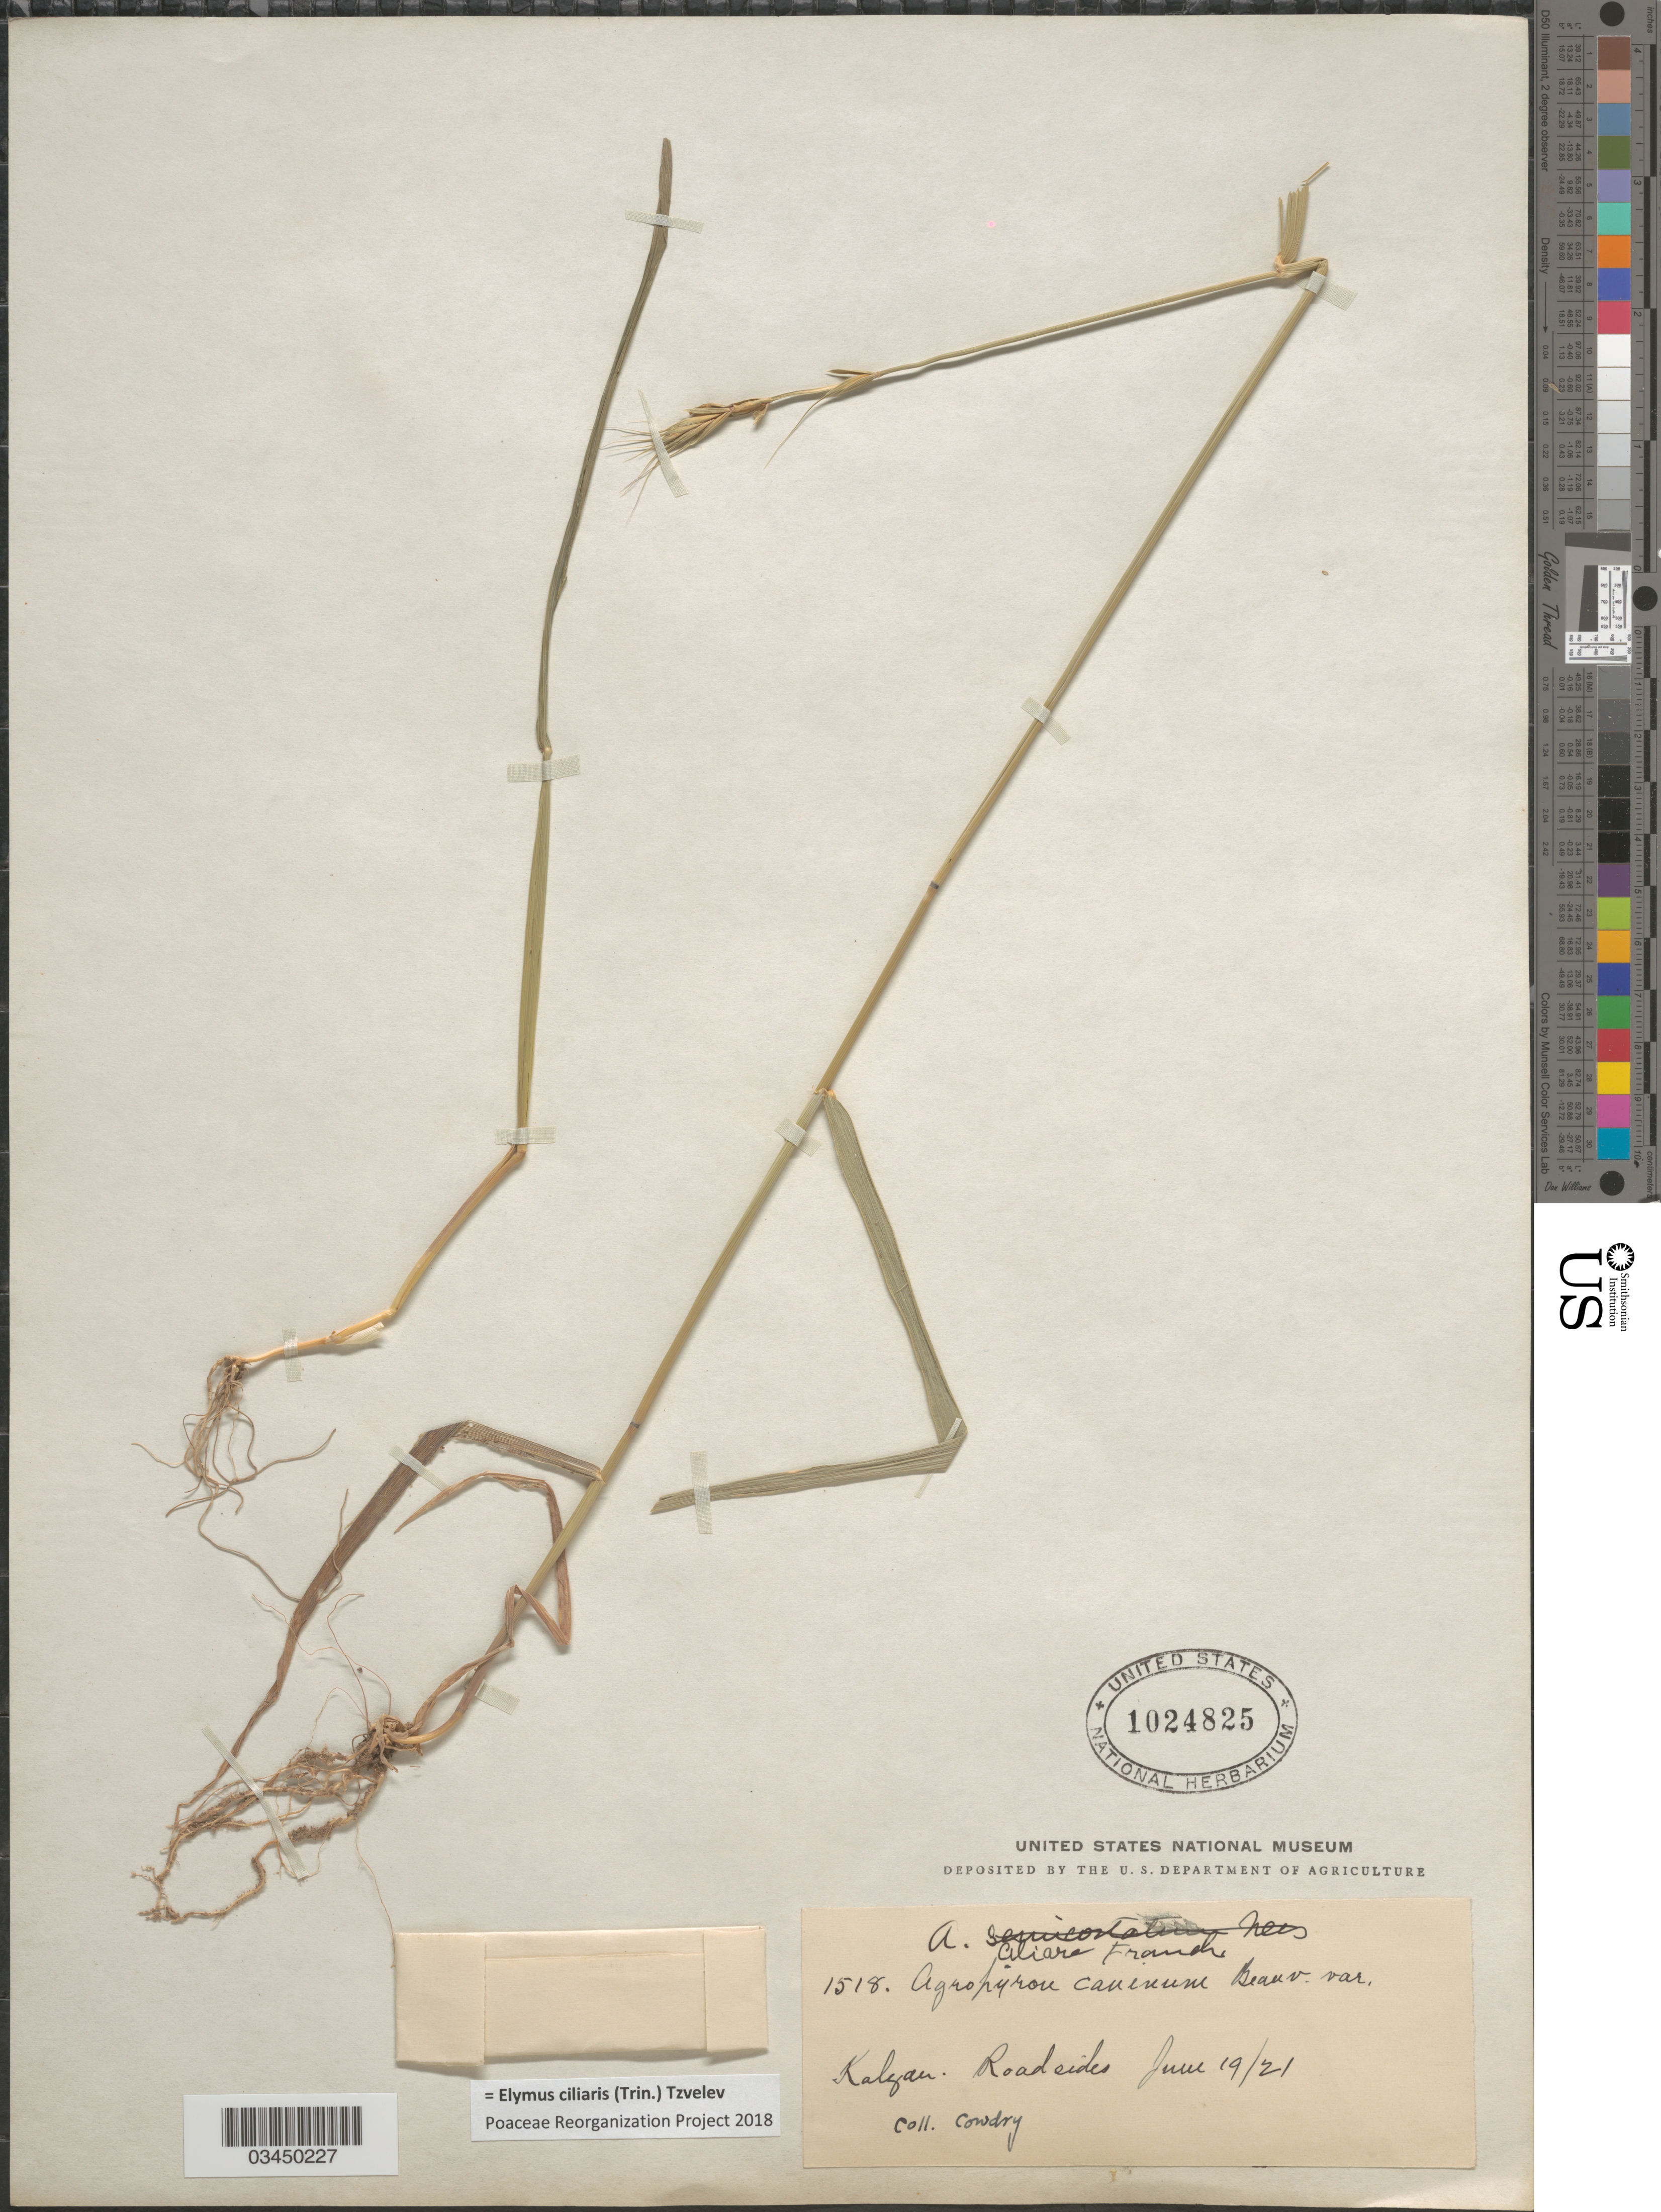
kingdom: Plantae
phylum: Tracheophyta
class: Liliopsida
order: Poales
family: Poaceae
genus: Elymus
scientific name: Elymus ciliaris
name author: (Trin.) Tzvelev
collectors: Cowdry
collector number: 1518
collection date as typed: Transcribed d/m/y: 19/6/21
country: China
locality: Kalgan. Roadsides.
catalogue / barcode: US 1024825